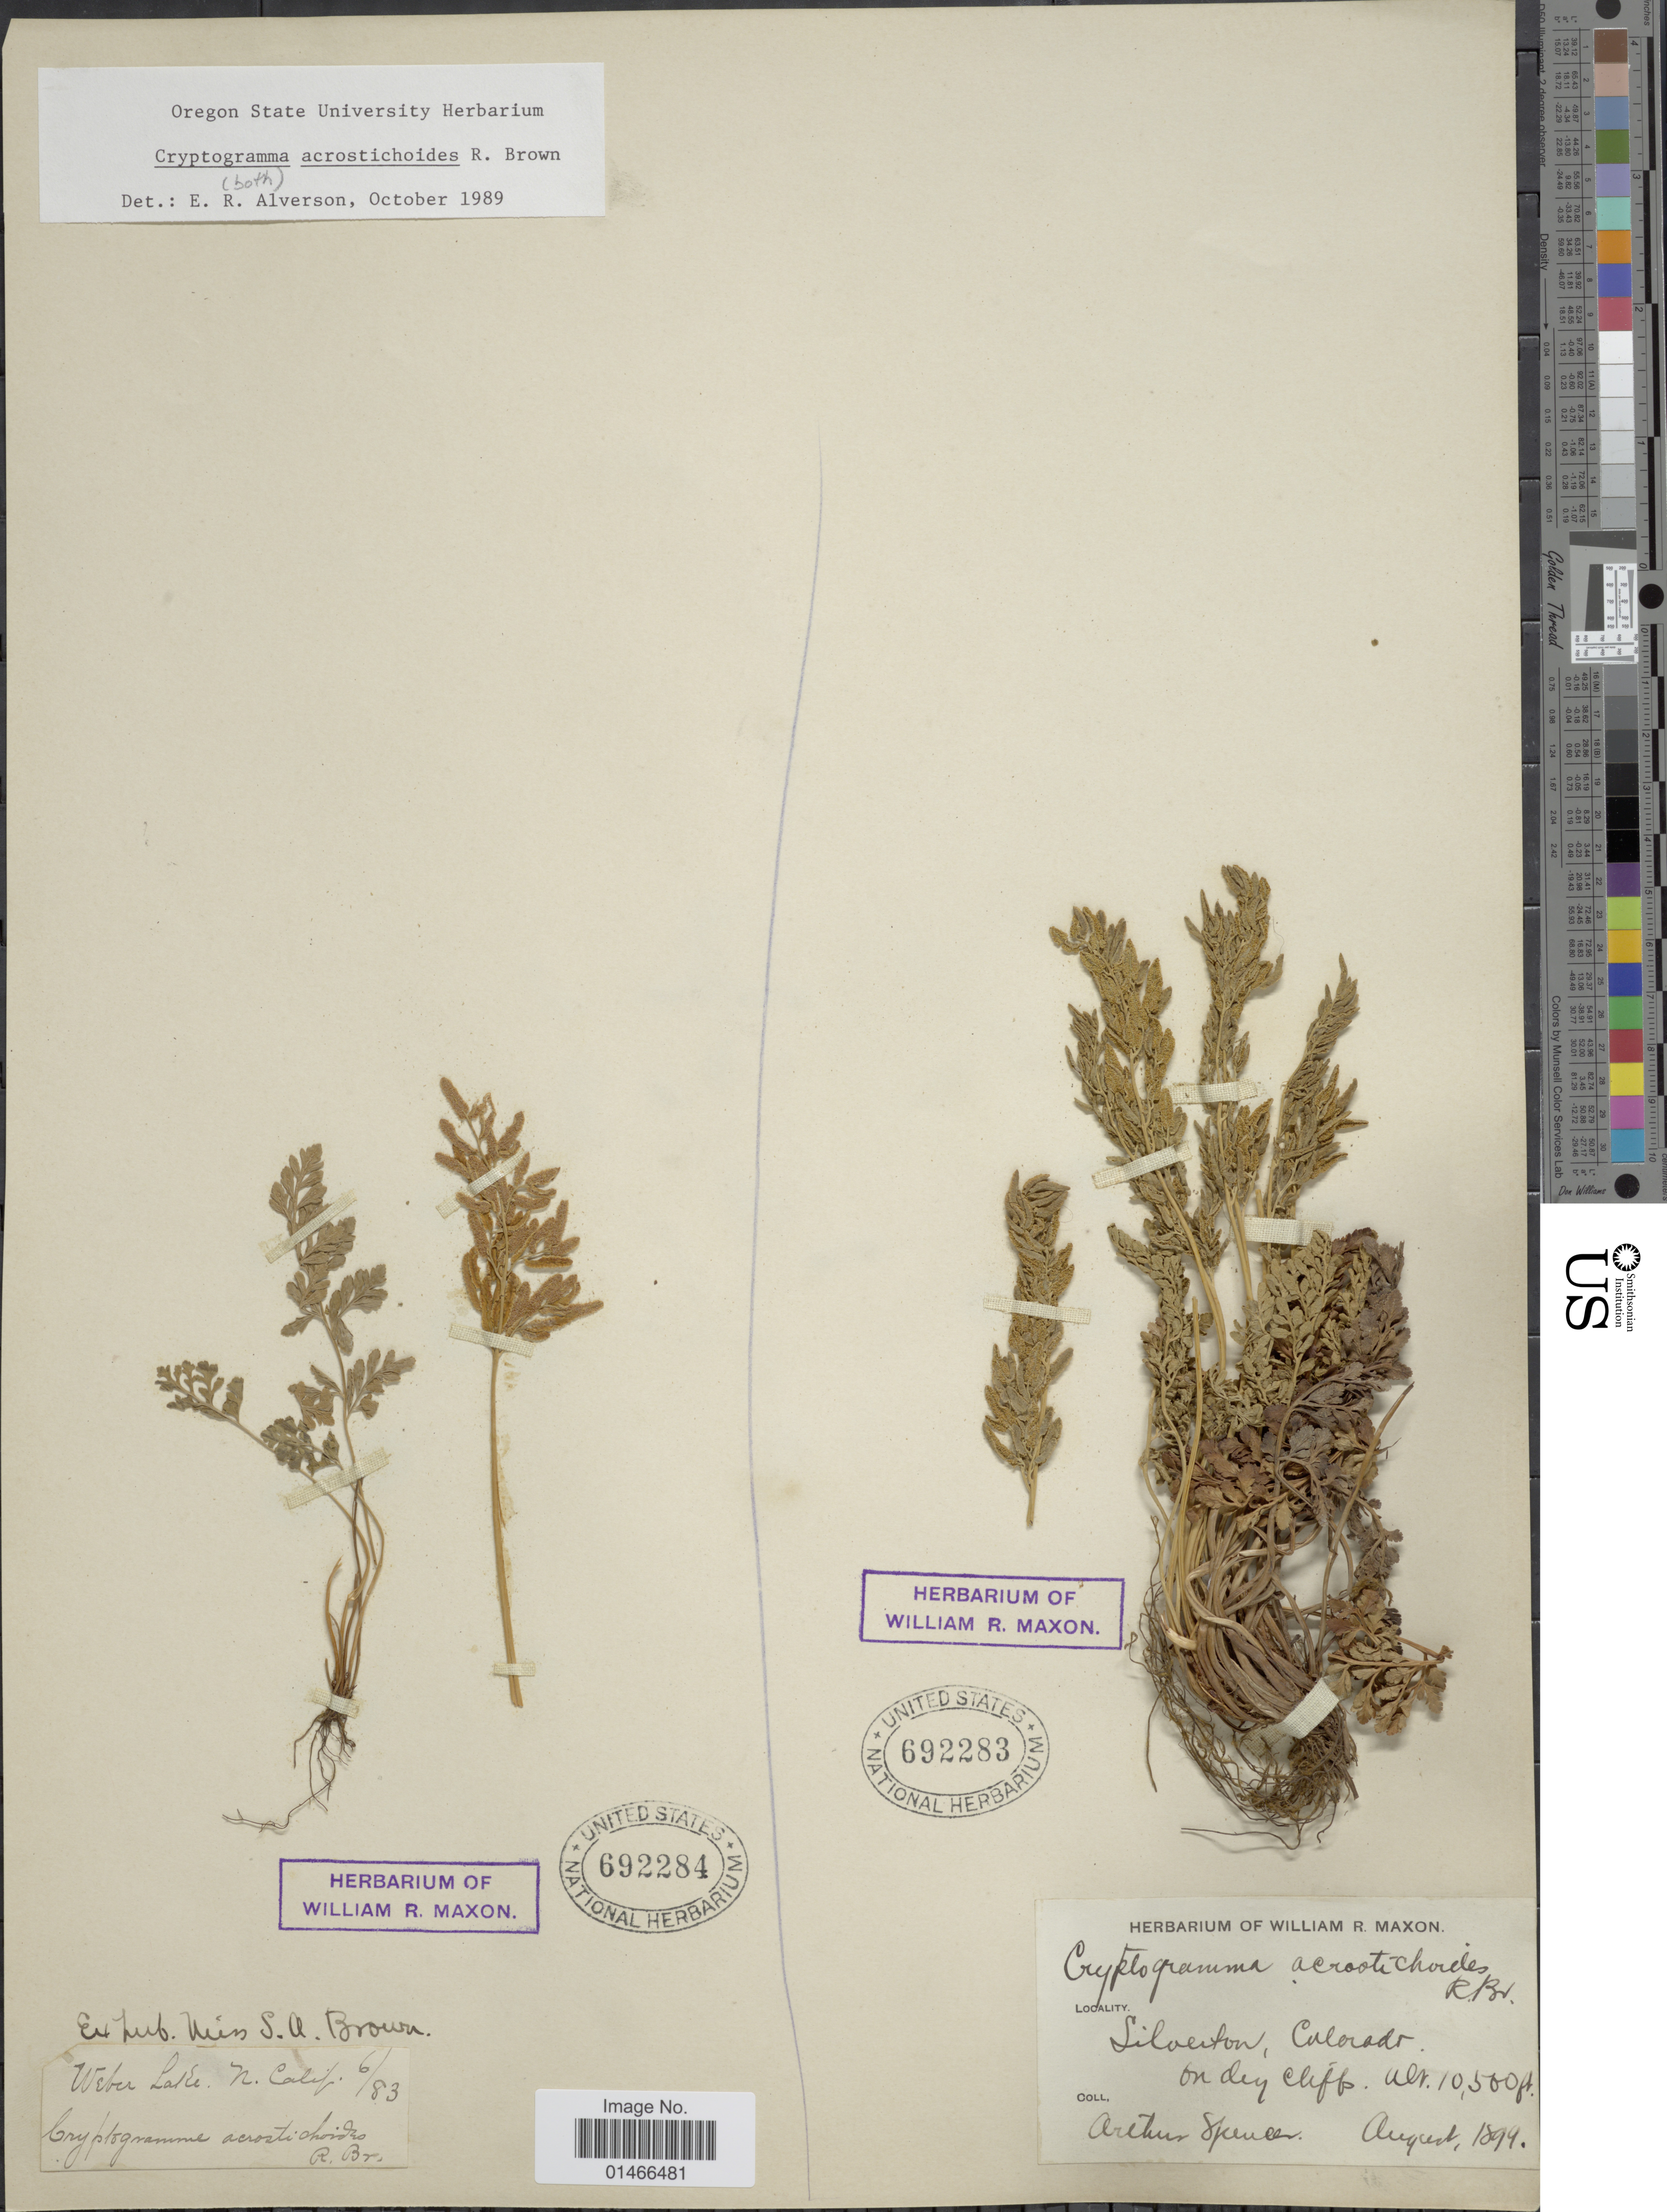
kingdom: Plantae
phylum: Tracheophyta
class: Polypodiopsida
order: Polypodiales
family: Pteridaceae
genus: Cryptogramma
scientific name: Cryptogramma acrostichoides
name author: R. Br.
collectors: A. Spencer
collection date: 1899-08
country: United States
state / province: Colorado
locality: Silverton. On dey cliffs.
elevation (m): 3200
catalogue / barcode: US 692283-2